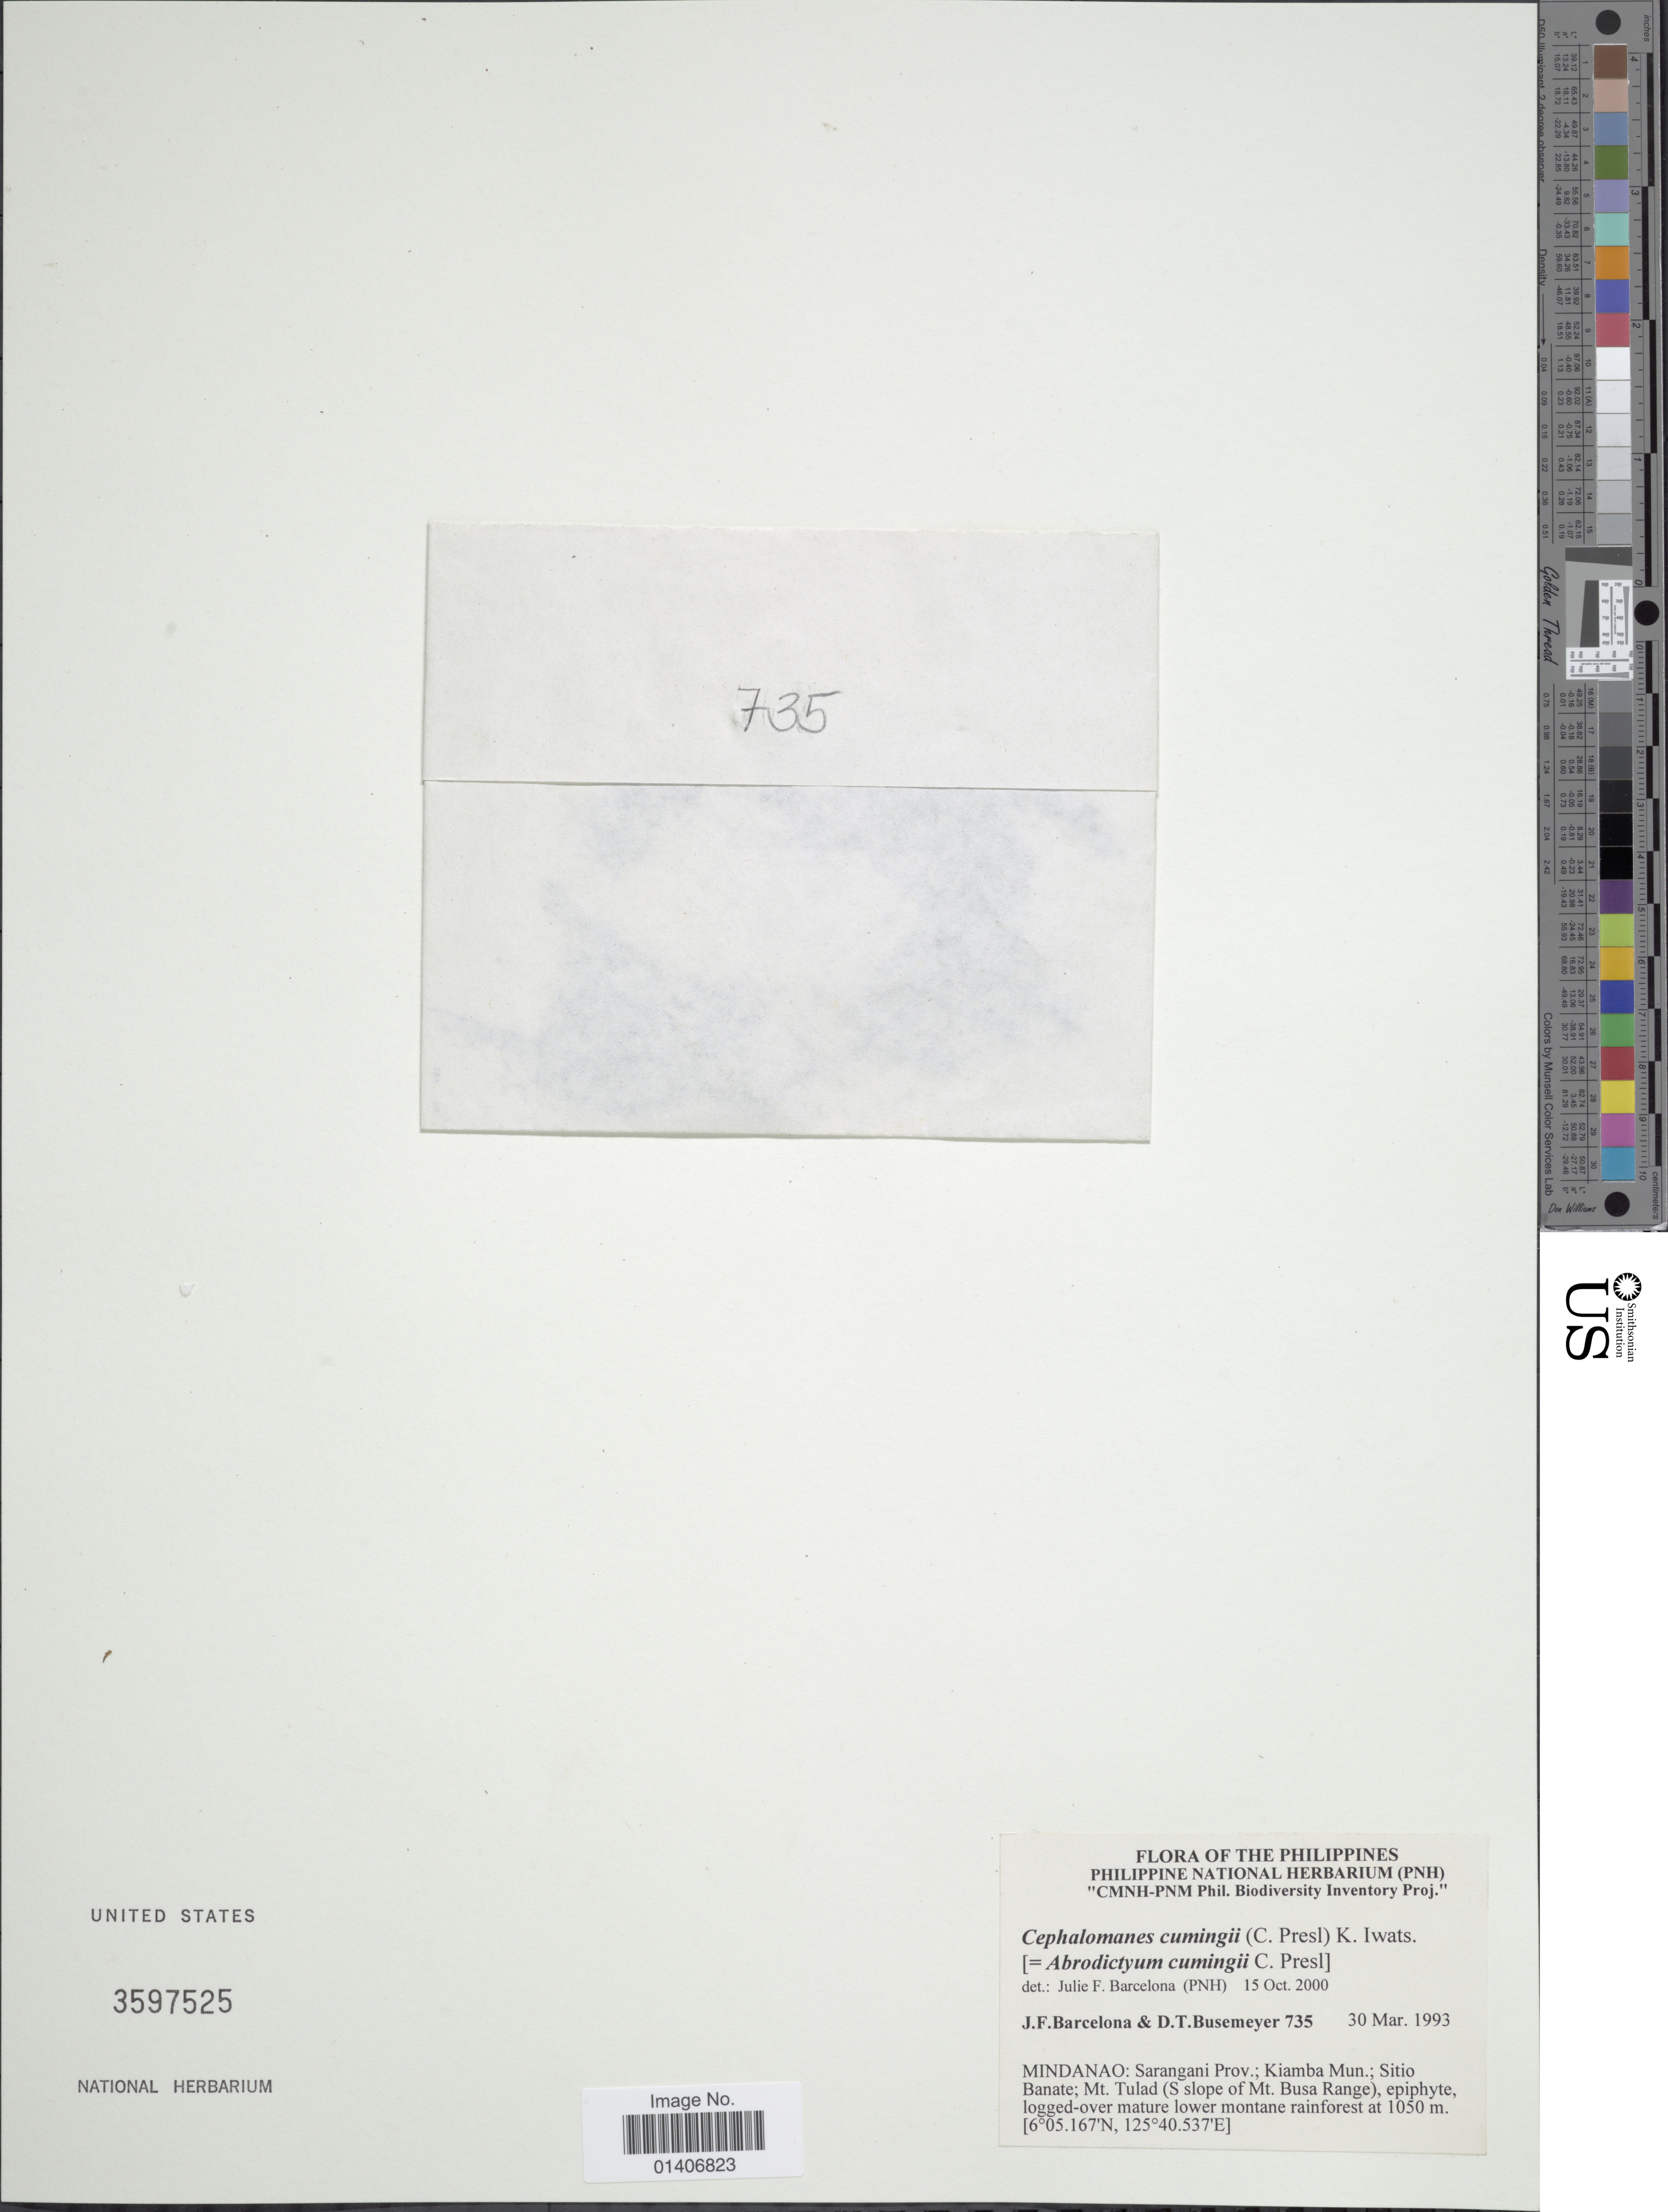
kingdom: Plantae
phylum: Tracheophyta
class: Polypodiopsida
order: Hymenophyllales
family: Hymenophyllaceae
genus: Abrodictyum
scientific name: Abrodictyum cumingii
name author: C. Presl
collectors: J. F. Barcelona & D. Busemeyer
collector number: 735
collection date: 1993-03-30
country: Philippines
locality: Mindanao: Sarangai Prov.; Kiamba Mun.; Sitio Banate; Mt Tulad (S slope of Mt Busa Range)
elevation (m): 1050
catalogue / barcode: US 3597525